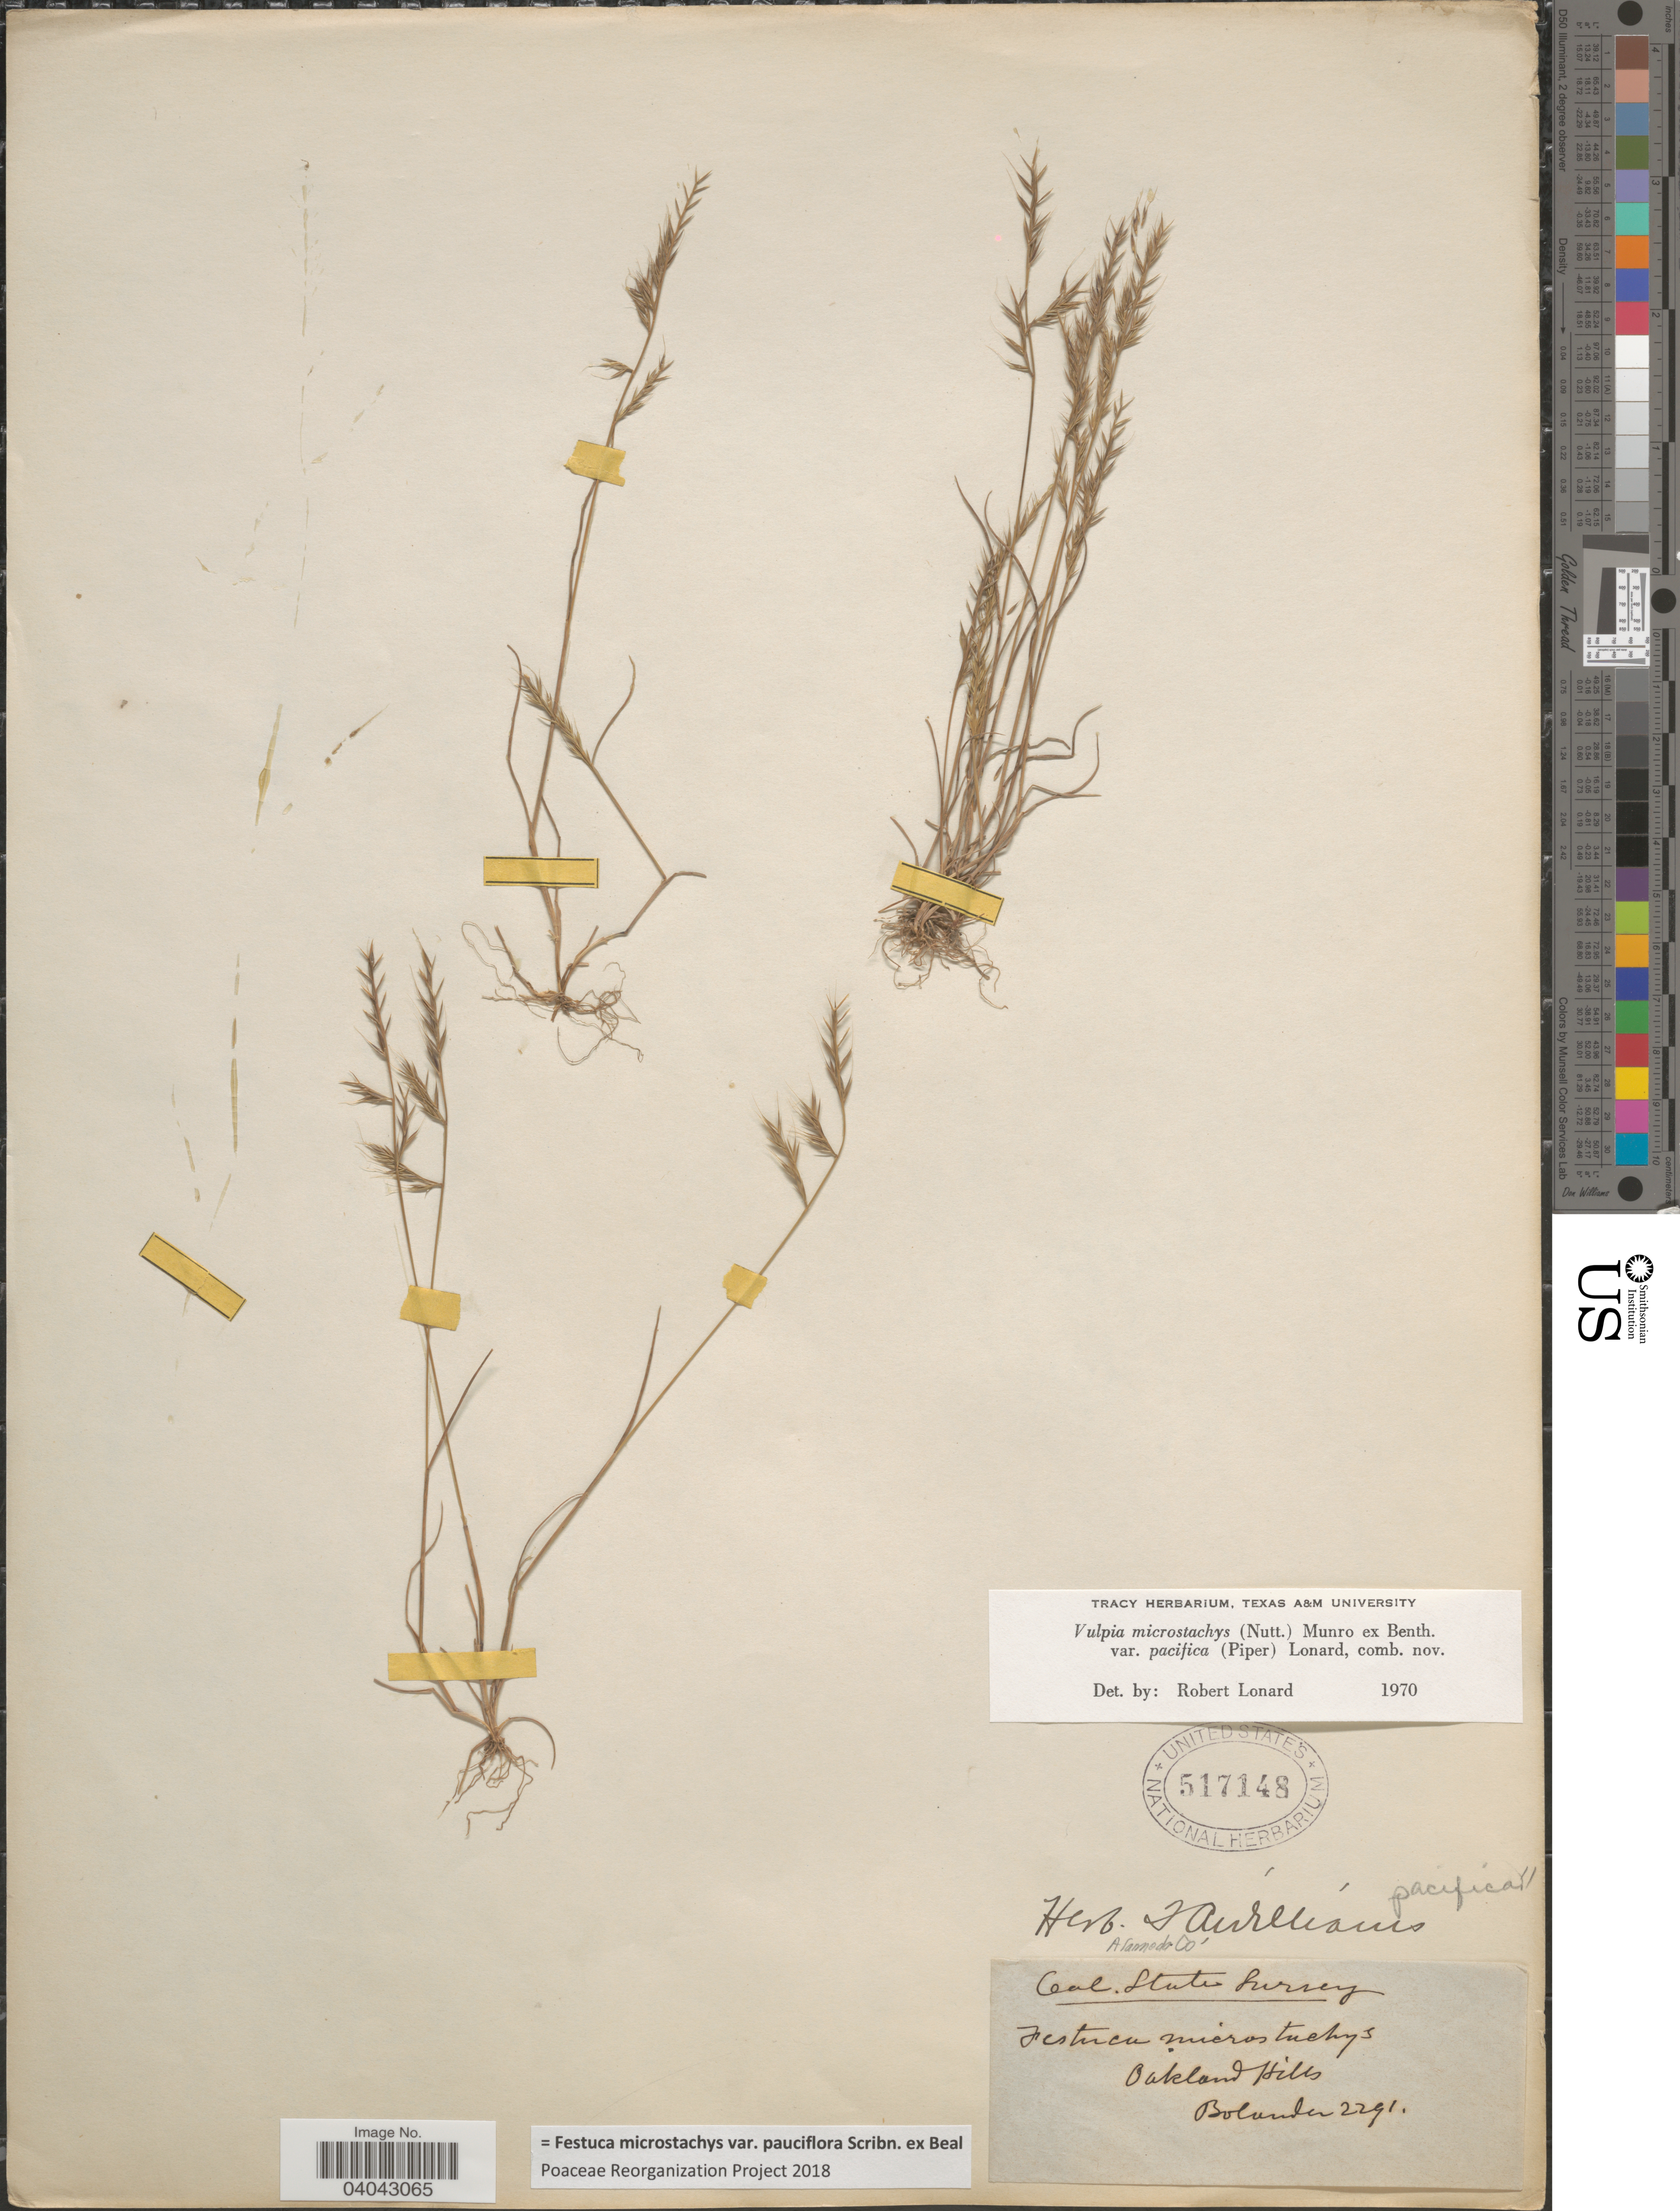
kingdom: Plantae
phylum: Tracheophyta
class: Liliopsida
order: Poales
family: Poaceae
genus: Festuca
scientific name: Festuca microstachys var. pauciflora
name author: Scribn. ex W.J. Beal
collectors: -. Bolander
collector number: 2291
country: United States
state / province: California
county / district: Alameda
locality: Oakland Hills. Alameda Co.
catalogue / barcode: US 517148